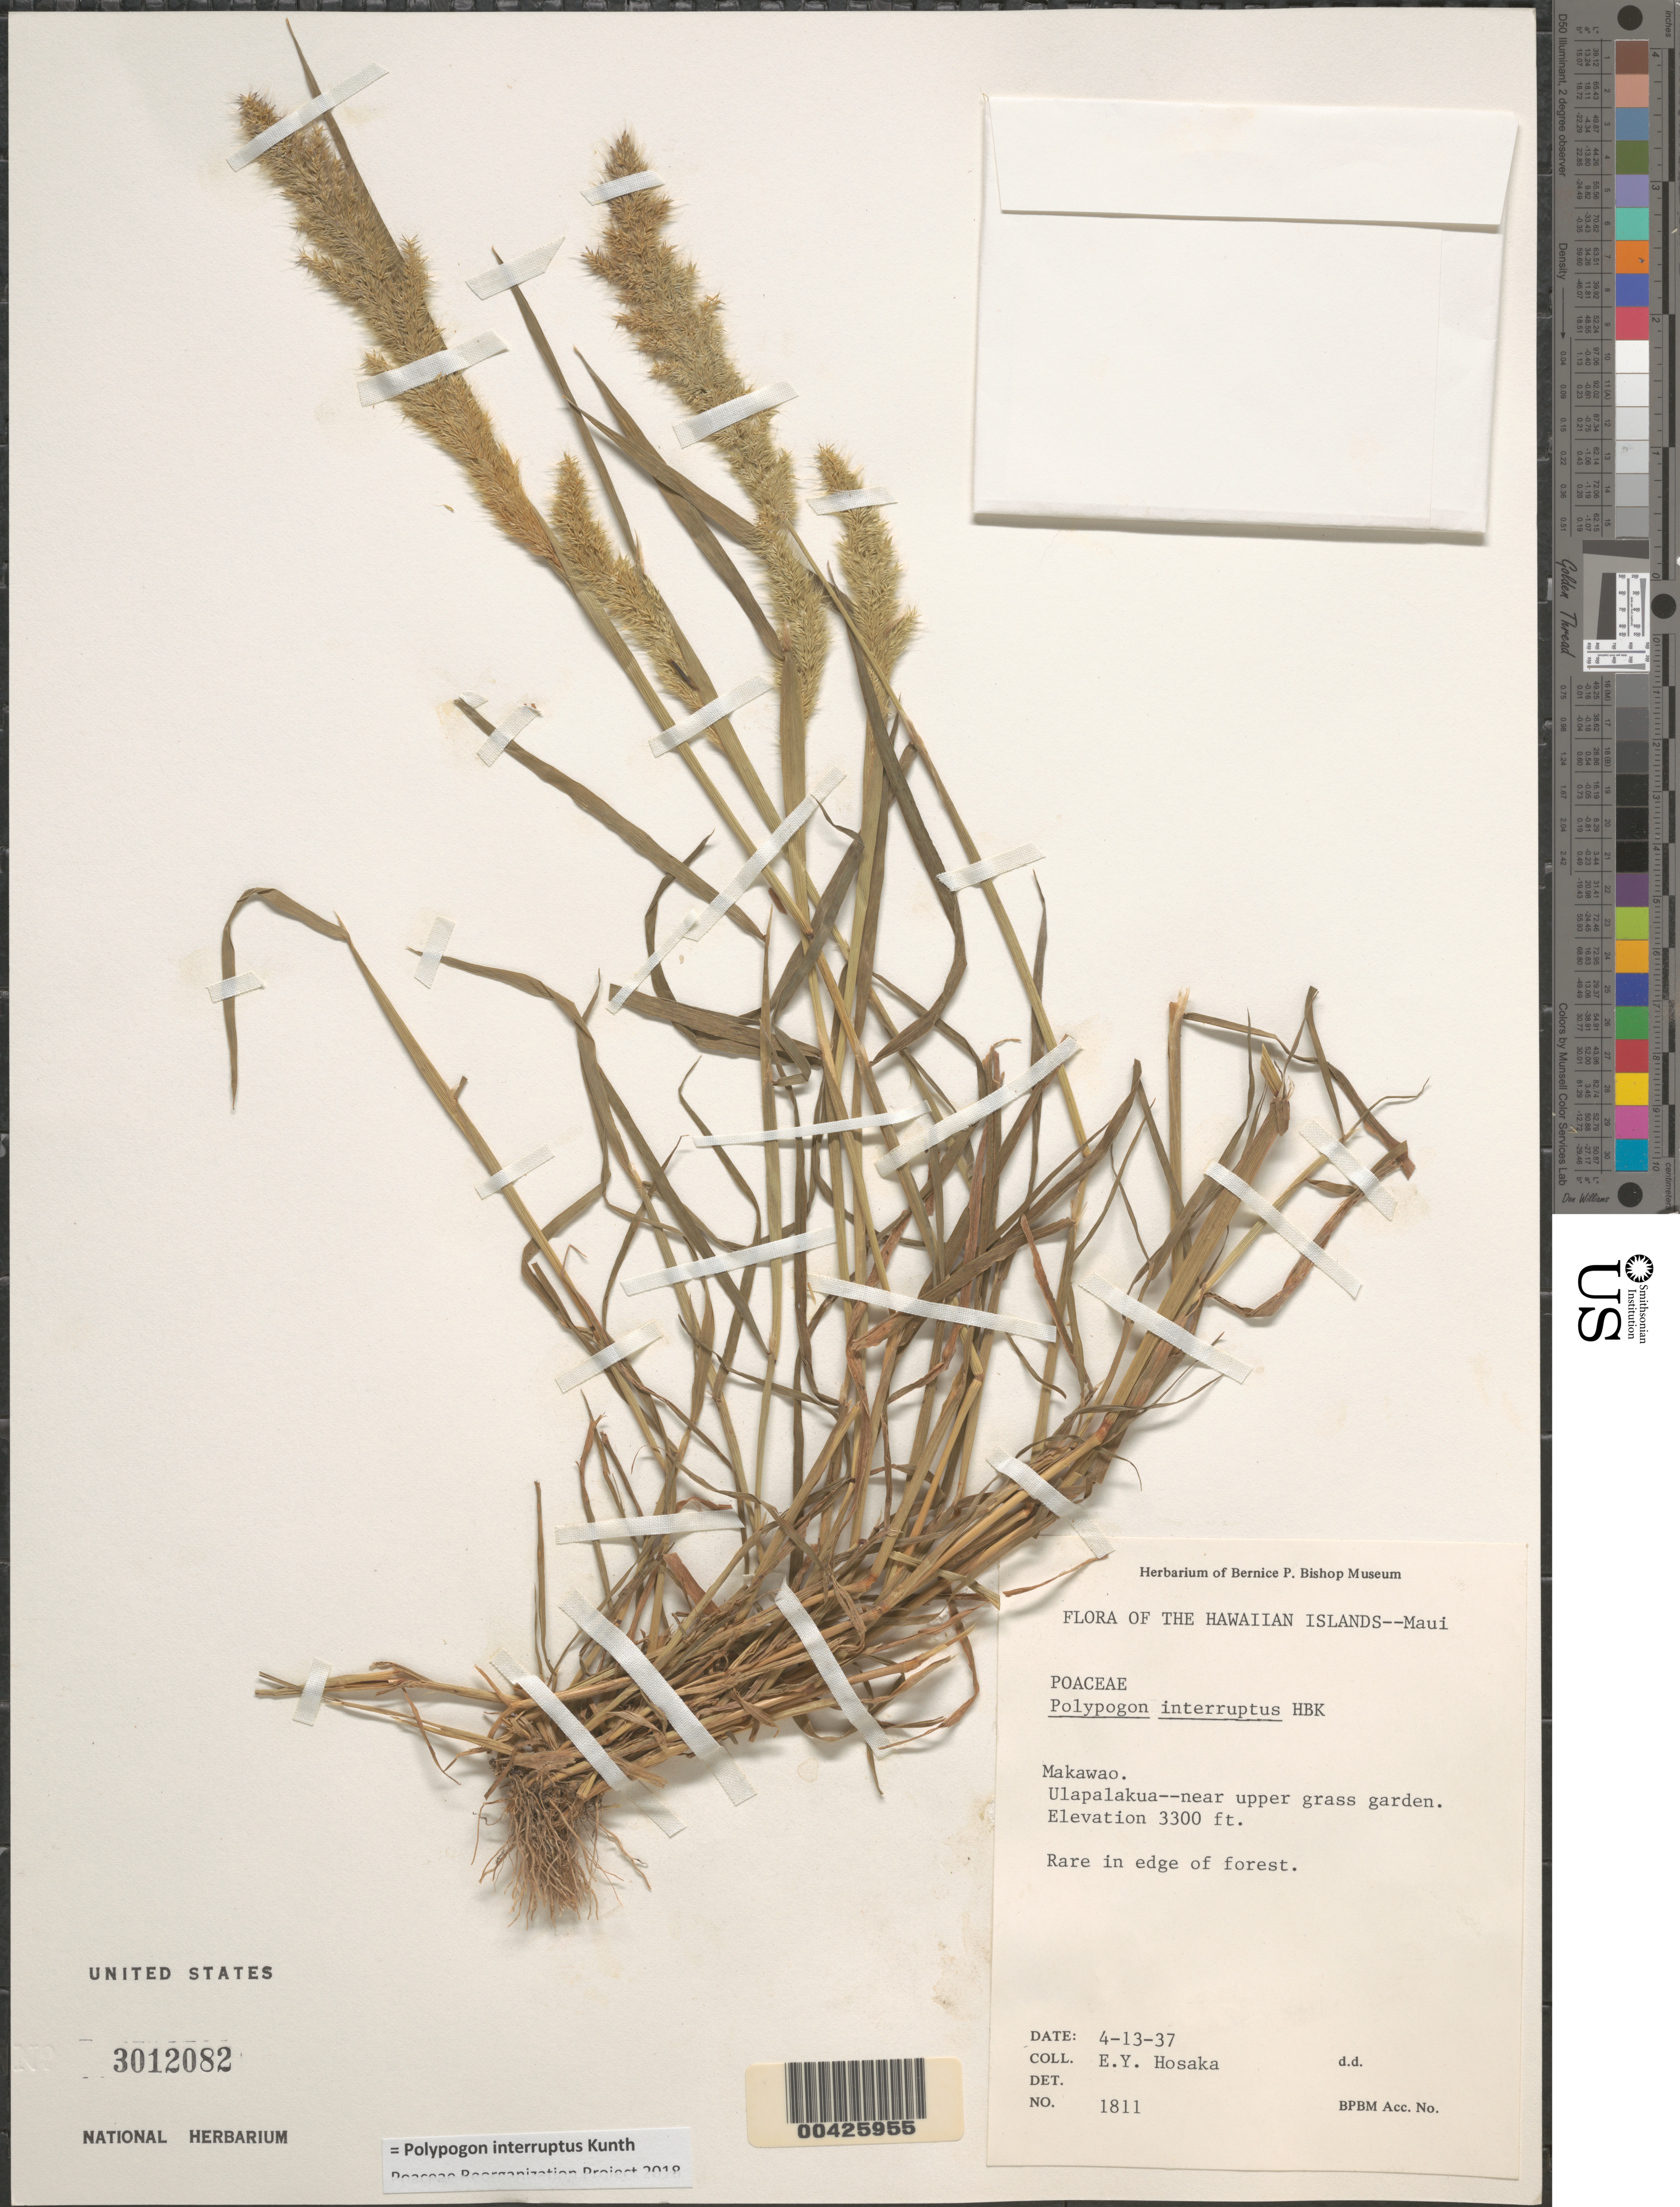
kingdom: Plantae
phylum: Tracheophyta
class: Liliopsida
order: Poales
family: Poaceae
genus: Polypogon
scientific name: Polypogon fugax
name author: Nees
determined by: Faccenda, K.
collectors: E. Y. Hosaka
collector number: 1811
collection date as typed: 13 Apr 1937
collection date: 1937-04-13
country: United States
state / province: Hawaii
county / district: Maui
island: Maui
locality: Makawao, Ulapalakua Ranch, near upper grass garden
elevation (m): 1006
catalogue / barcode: US 3012082